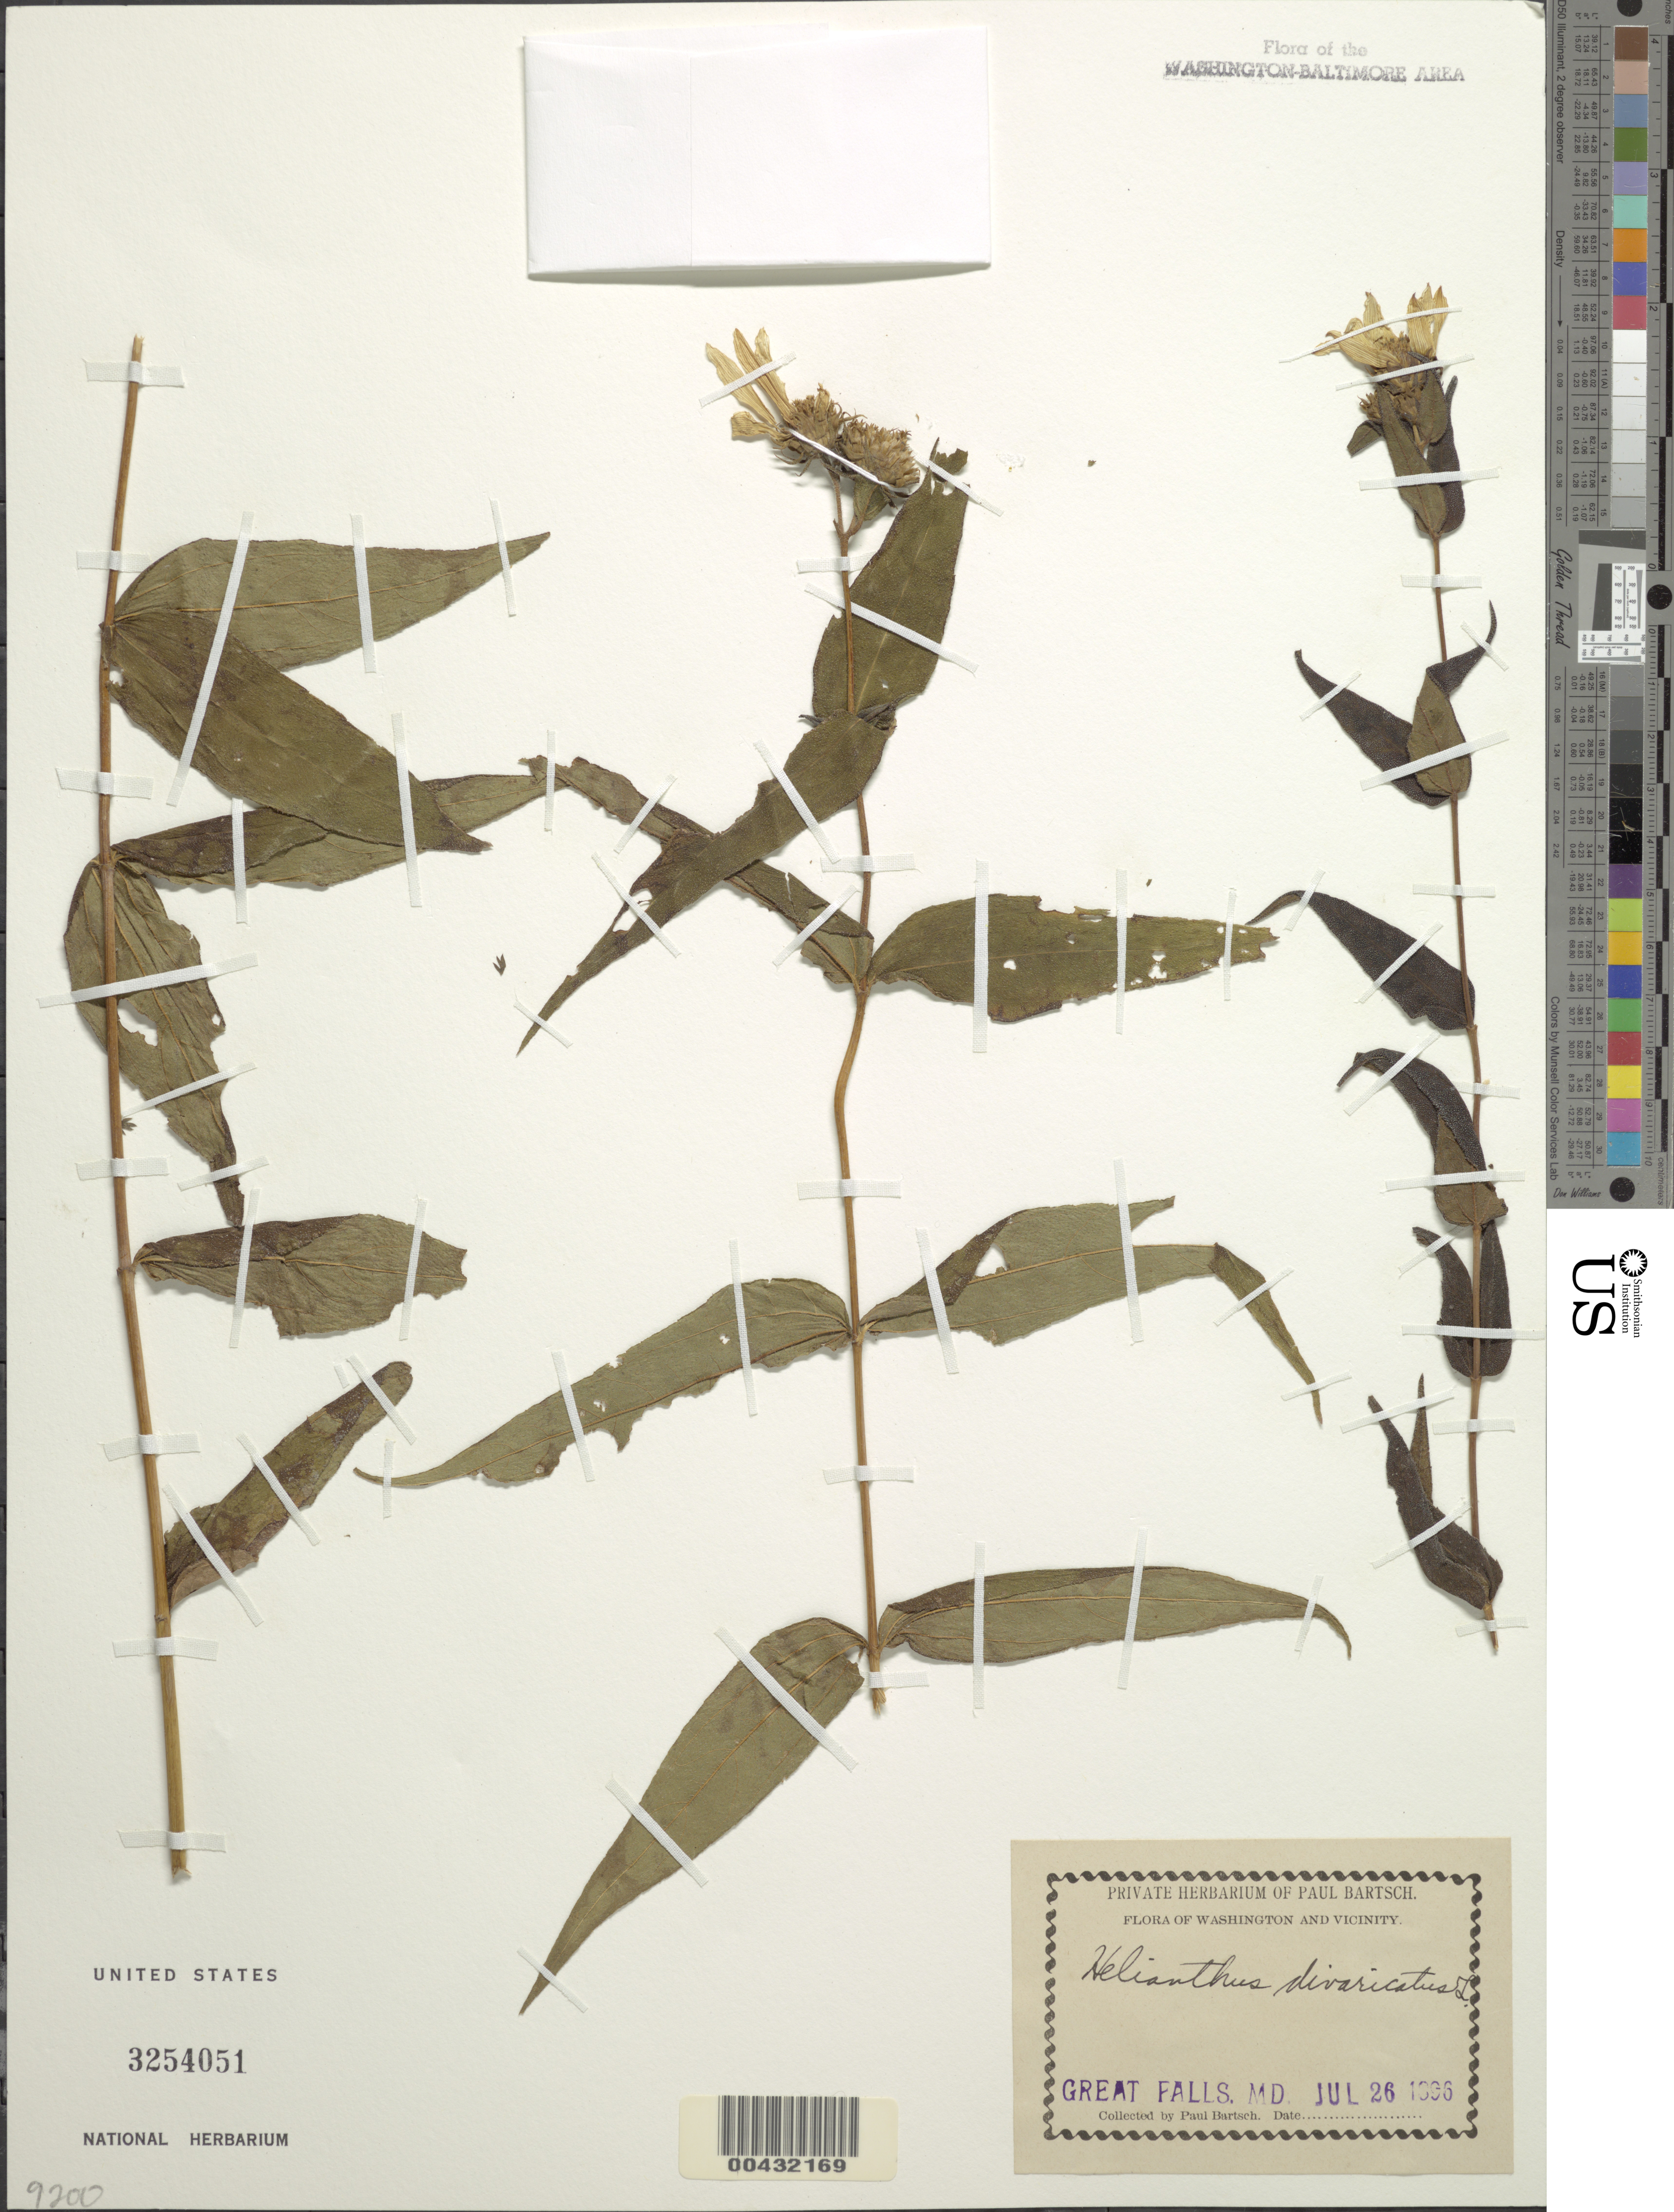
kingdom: Plantae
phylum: Tracheophyta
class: Magnoliopsida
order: Asterales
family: Asteraceae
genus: Helianthus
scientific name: Helianthus divaricatus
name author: L.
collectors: P. Bartsch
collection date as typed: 26 Jul 1896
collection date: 1896-07-26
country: United States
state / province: Maryland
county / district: Montgomery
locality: Great Falls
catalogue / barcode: US 3254051